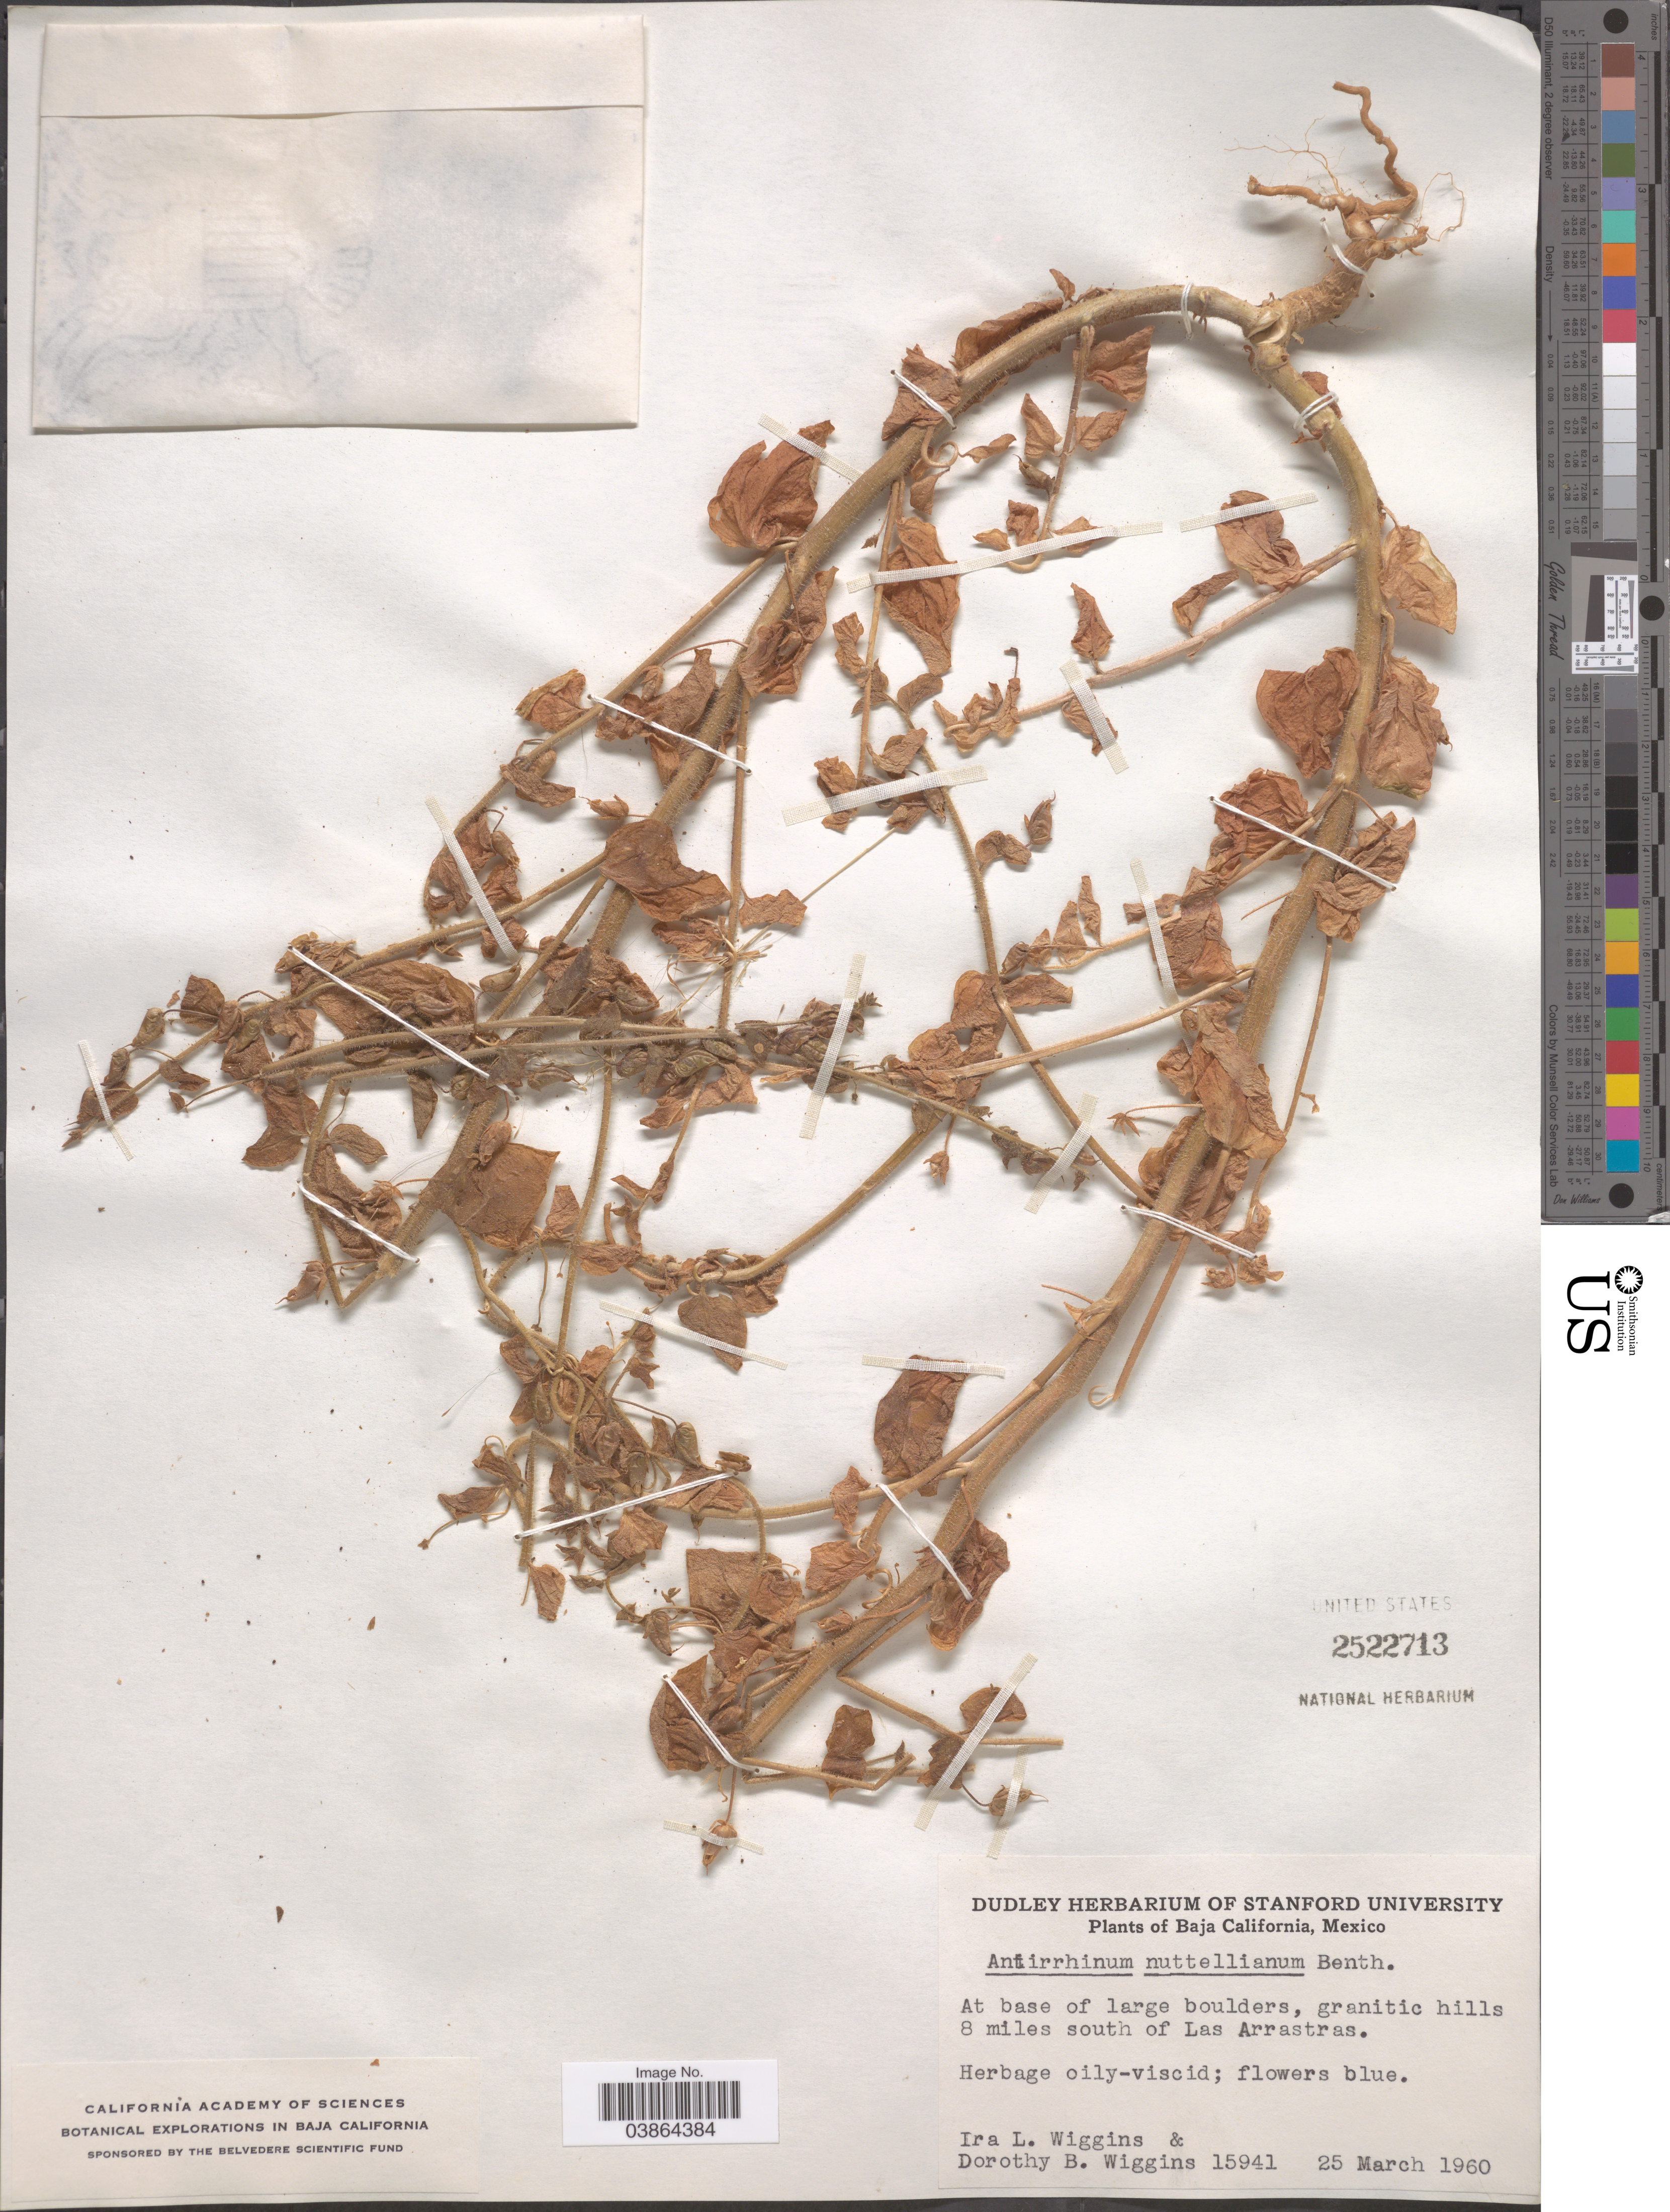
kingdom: Plantae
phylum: Tracheophyta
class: Magnoliopsida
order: Lamiales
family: Plantaginaceae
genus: Sairocarpus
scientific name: Sairocarpus nuttallianus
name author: (Benth.) D.A. Sutton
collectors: I. L. Wiggins & D. B. Wiggins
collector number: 15941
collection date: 1960-03-25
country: Mexico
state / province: Baja California Norte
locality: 8 miles south of Las Arrastras.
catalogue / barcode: US 2522713